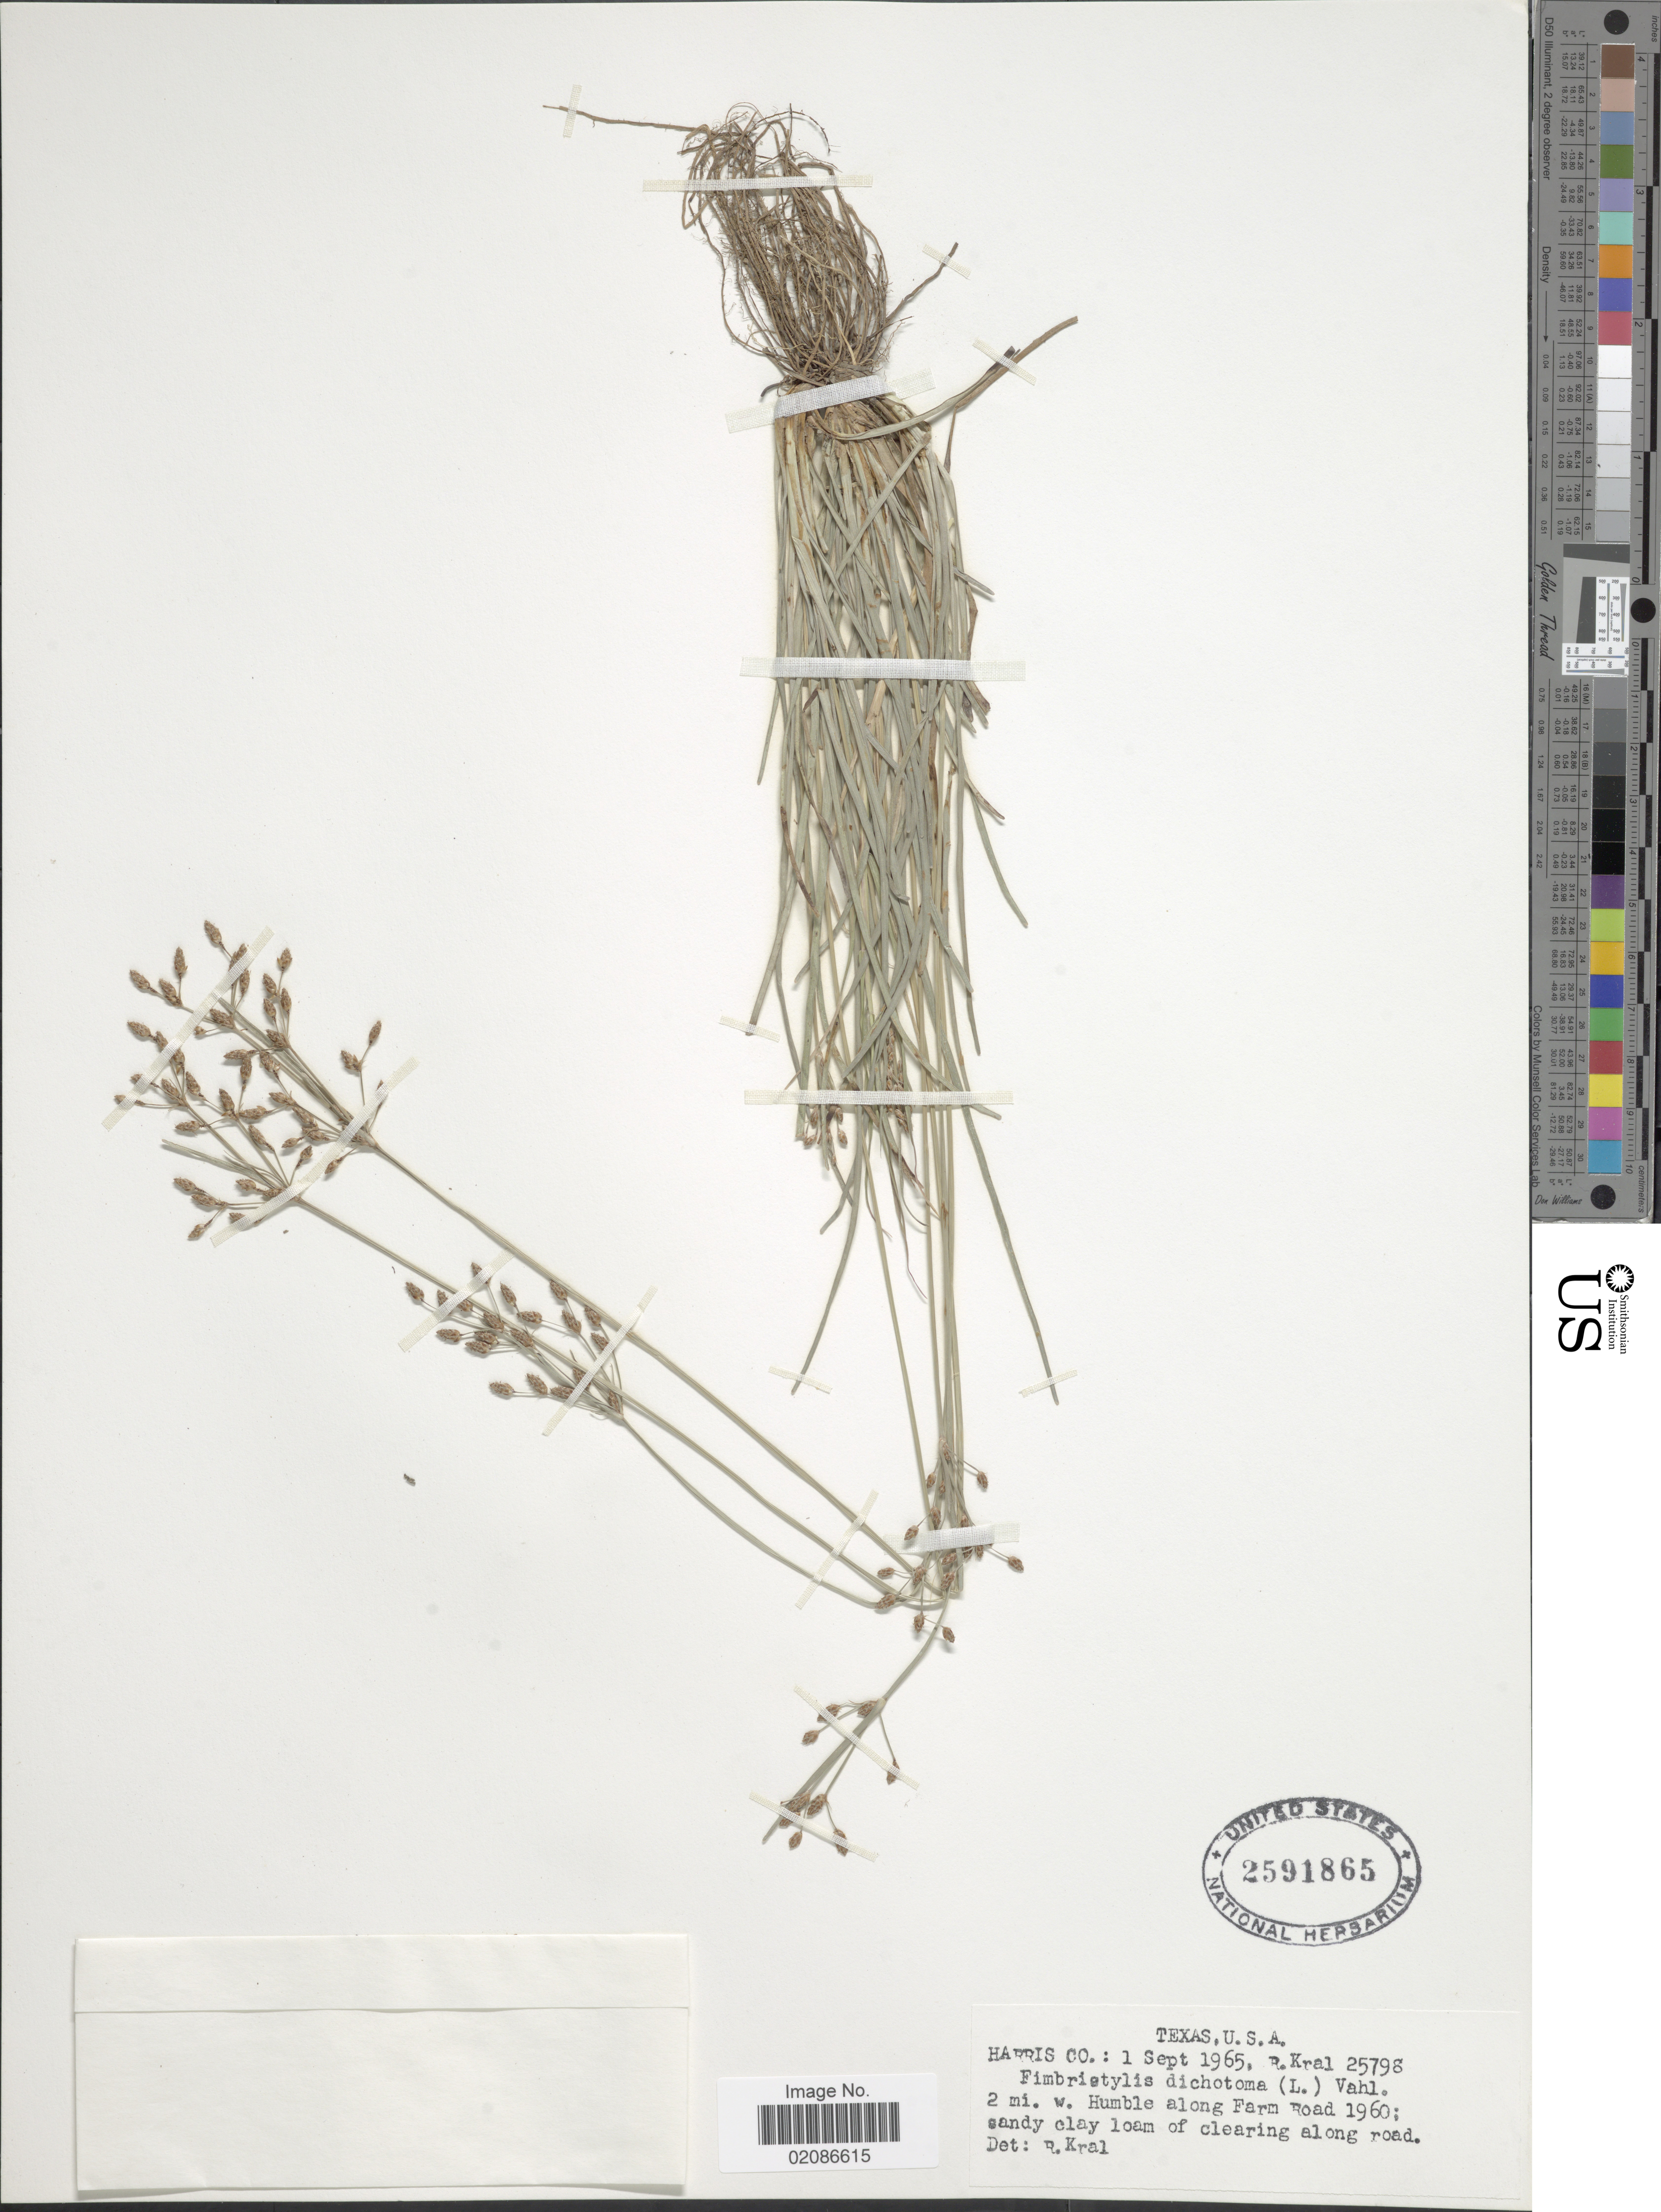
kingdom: Plantae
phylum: Tracheophyta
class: Liliopsida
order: Poales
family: Cyperaceae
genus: Fimbristylis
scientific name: Fimbristylis dichotoma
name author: (L.) Vahl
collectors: R. Kral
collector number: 25798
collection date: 1965-09-01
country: United States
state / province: Texas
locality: U.S.A. Harris Co.: 2 mi. w. Humble along Farm road 1960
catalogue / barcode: US 2591865